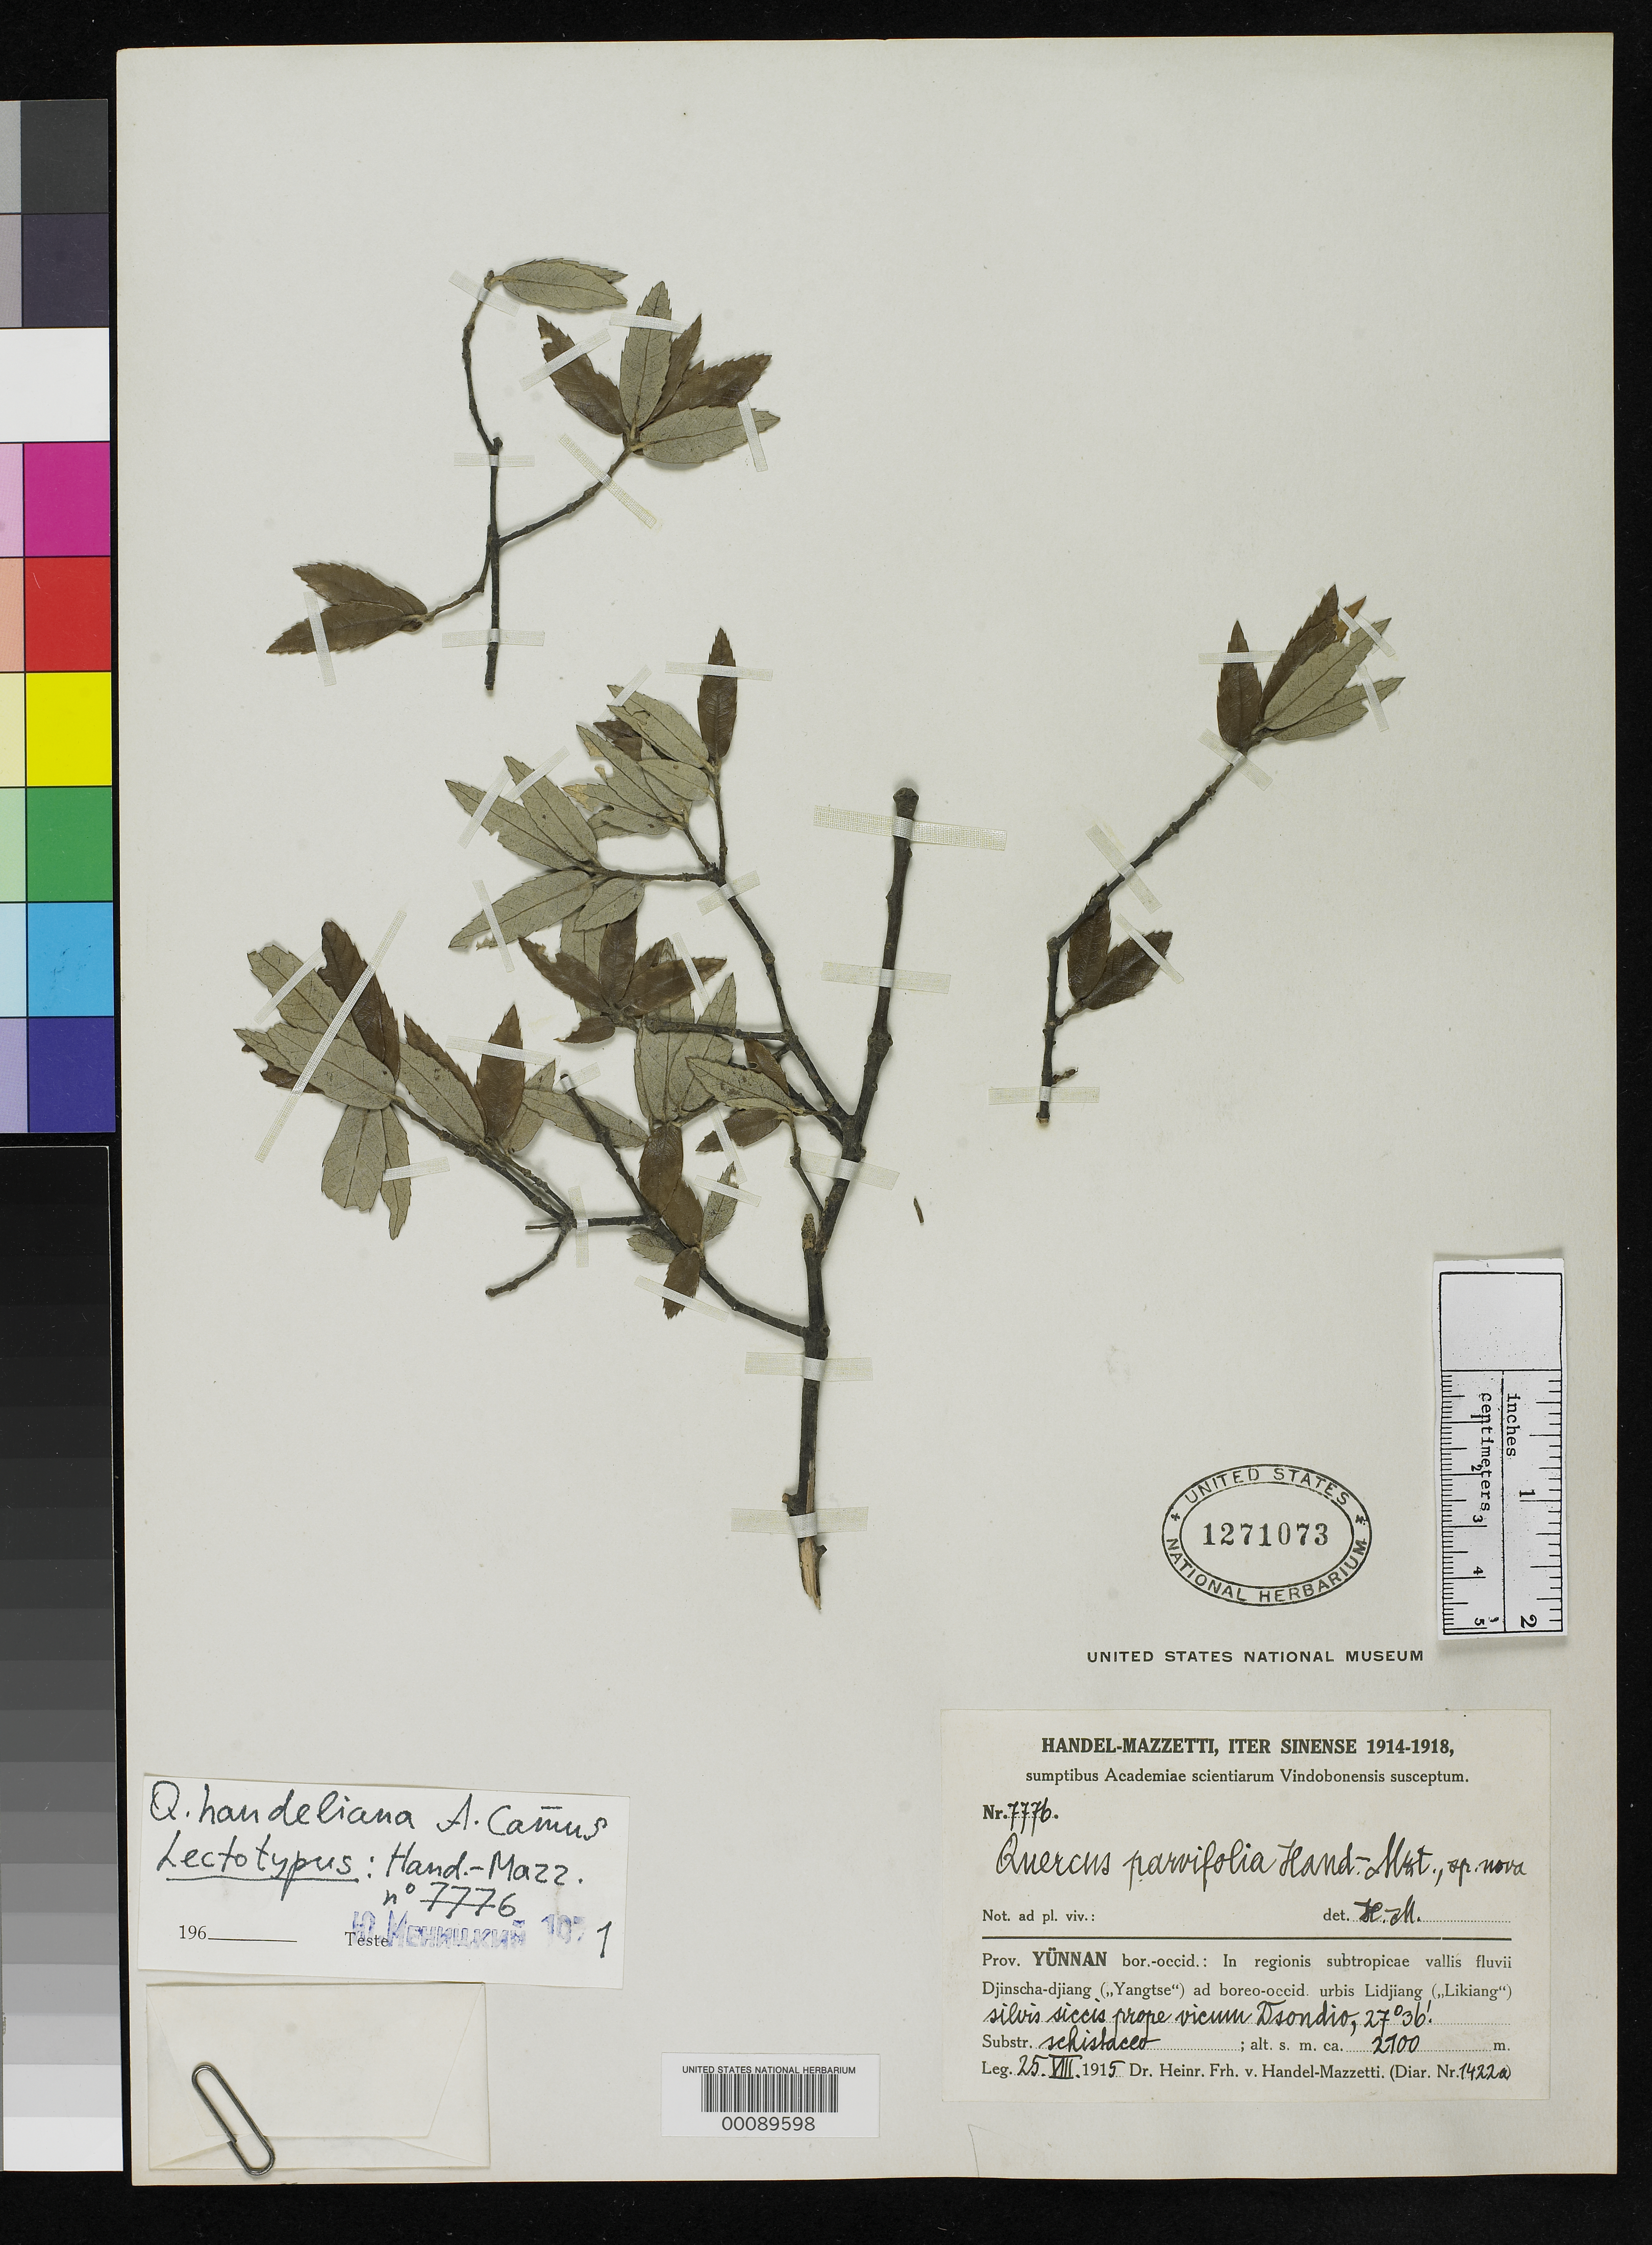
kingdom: Plantae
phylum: Tracheophyta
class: Magnoliopsida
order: Fagales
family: Fagaceae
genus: Quercus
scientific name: Quercus parvifolia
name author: Hand.-Mazz.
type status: Type Collection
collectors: H. Handel-Mazzetti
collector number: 7776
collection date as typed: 25 Aug 1915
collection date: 1915-08-25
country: China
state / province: Yunnan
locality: Yangtse, Likiang.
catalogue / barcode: US 1271073